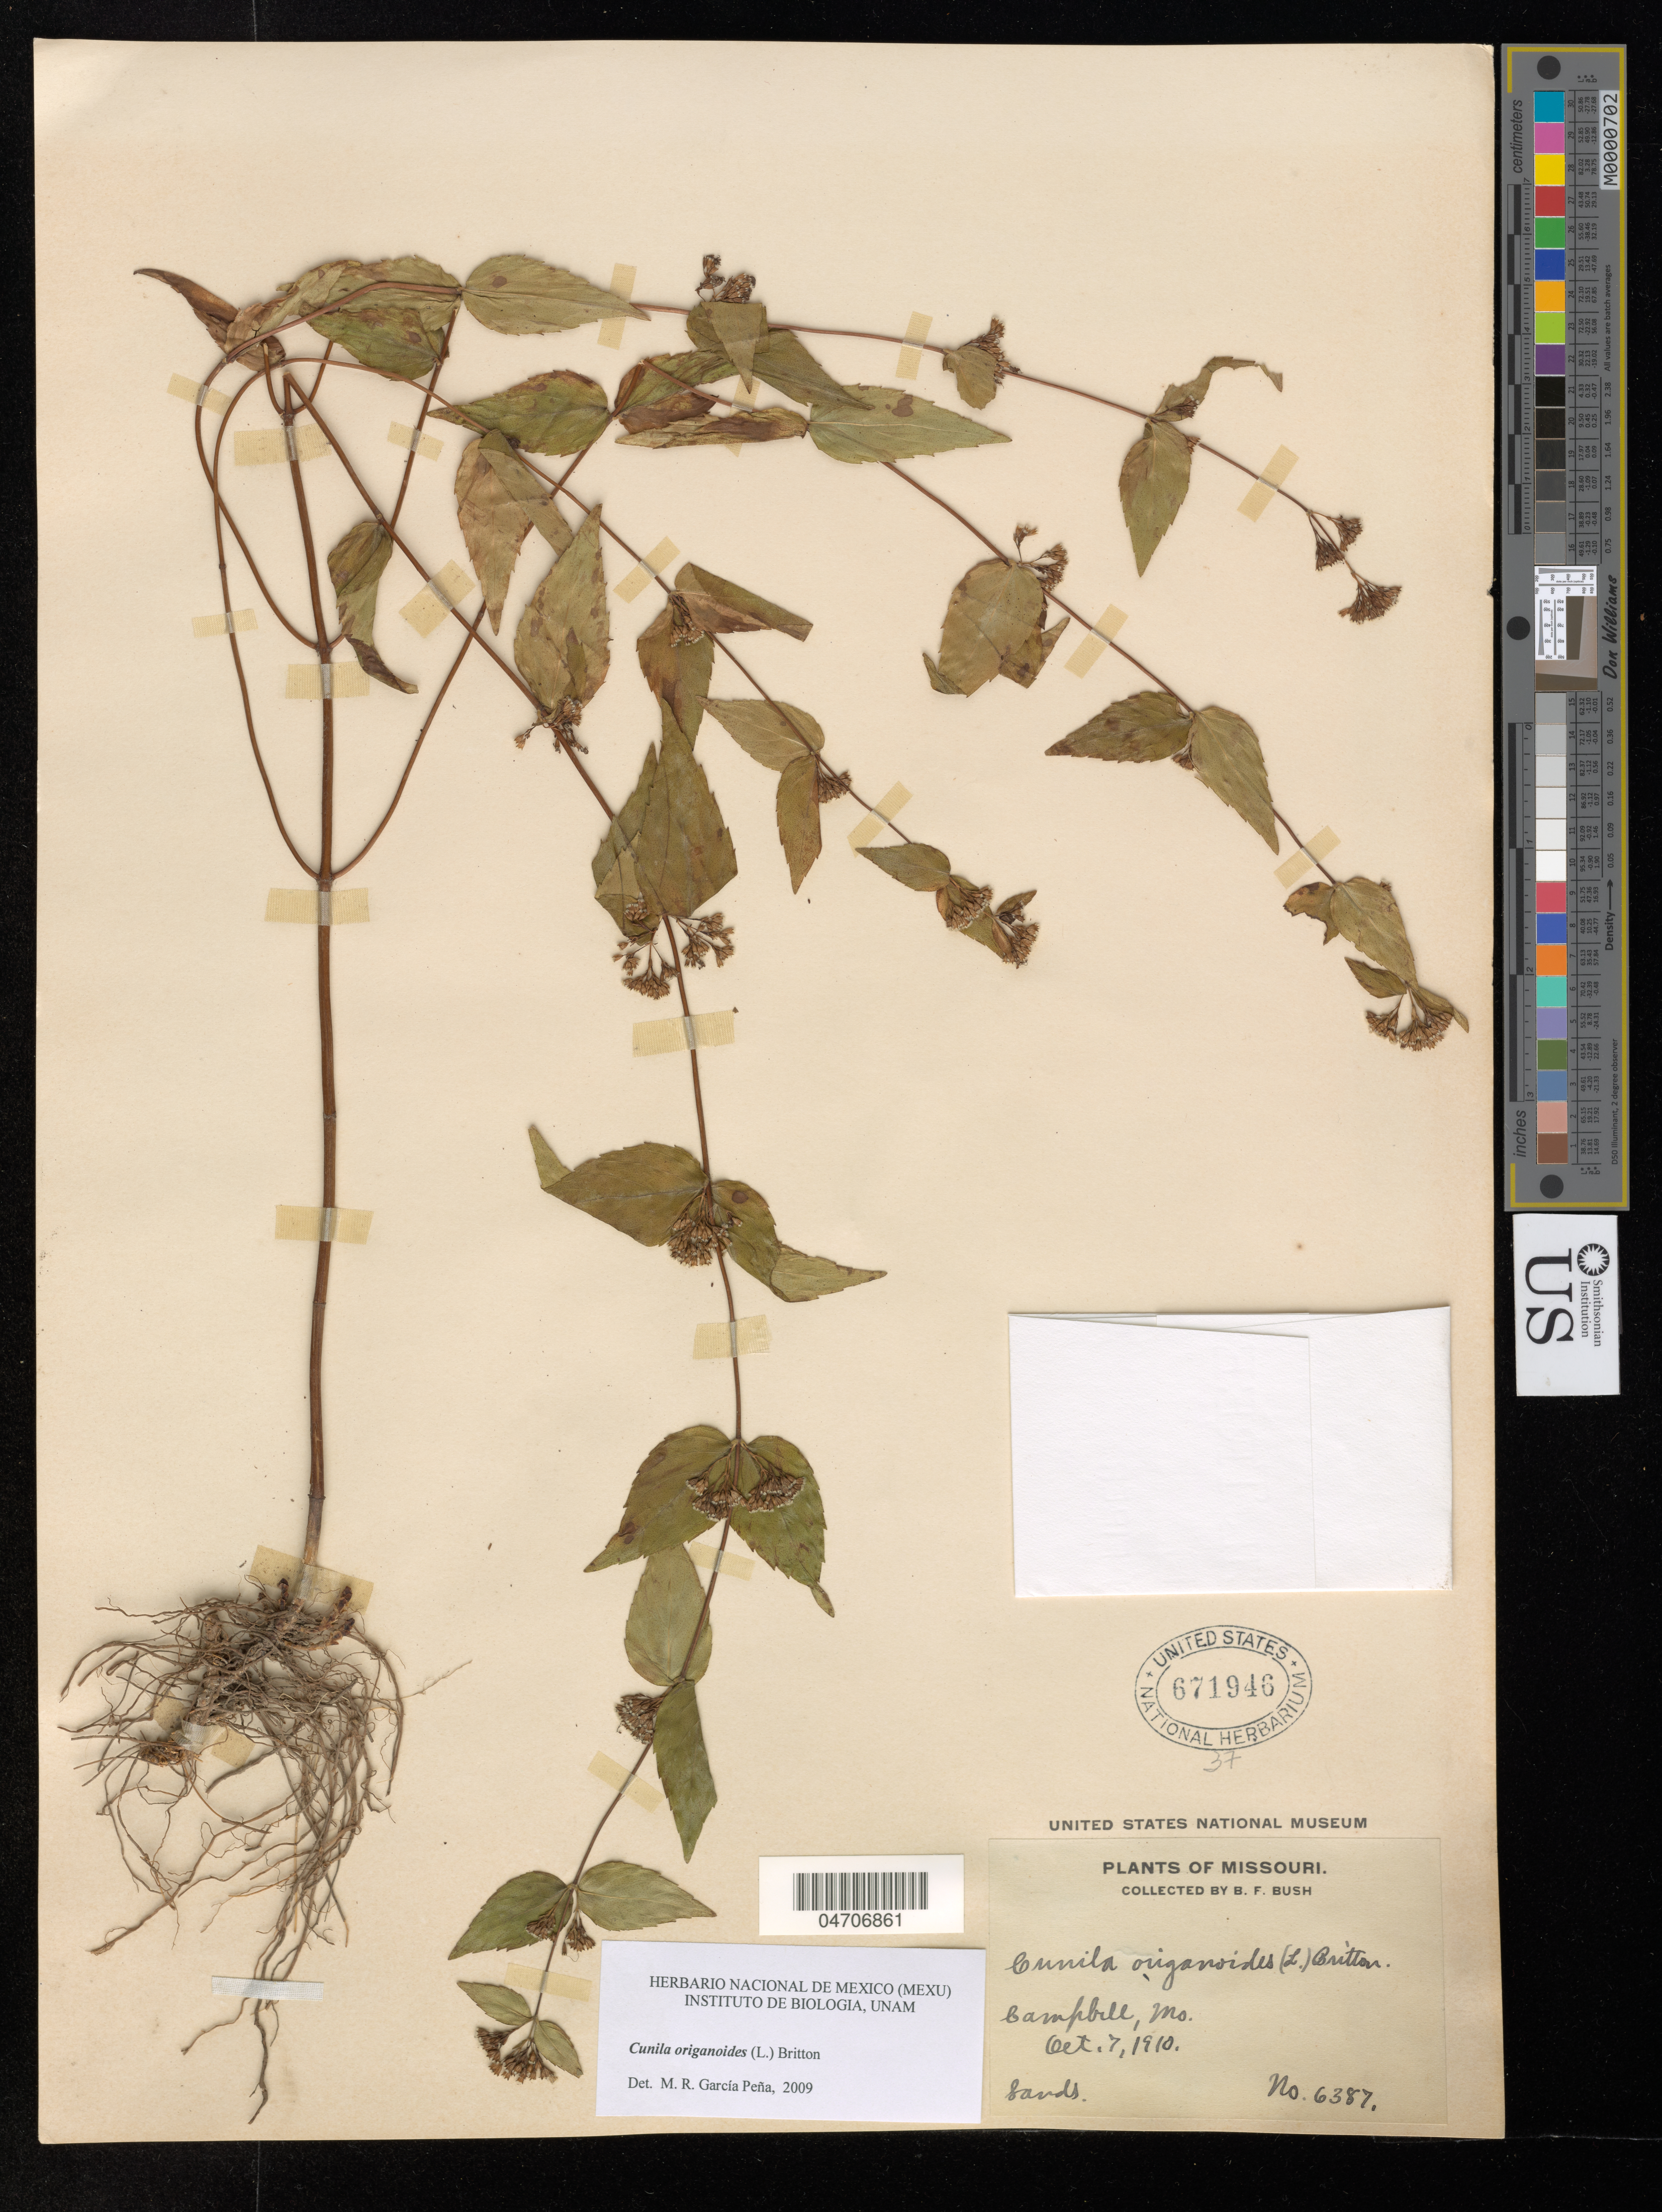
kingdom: Plantae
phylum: Tracheophyta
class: Magnoliopsida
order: Lamiales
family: Lamiaceae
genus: Cunila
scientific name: Cunila origanoides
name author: (L.) Britton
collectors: B. F. Bush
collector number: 6387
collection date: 1910-10-07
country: United States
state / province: Missouri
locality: Campbell.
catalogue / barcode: US 671946